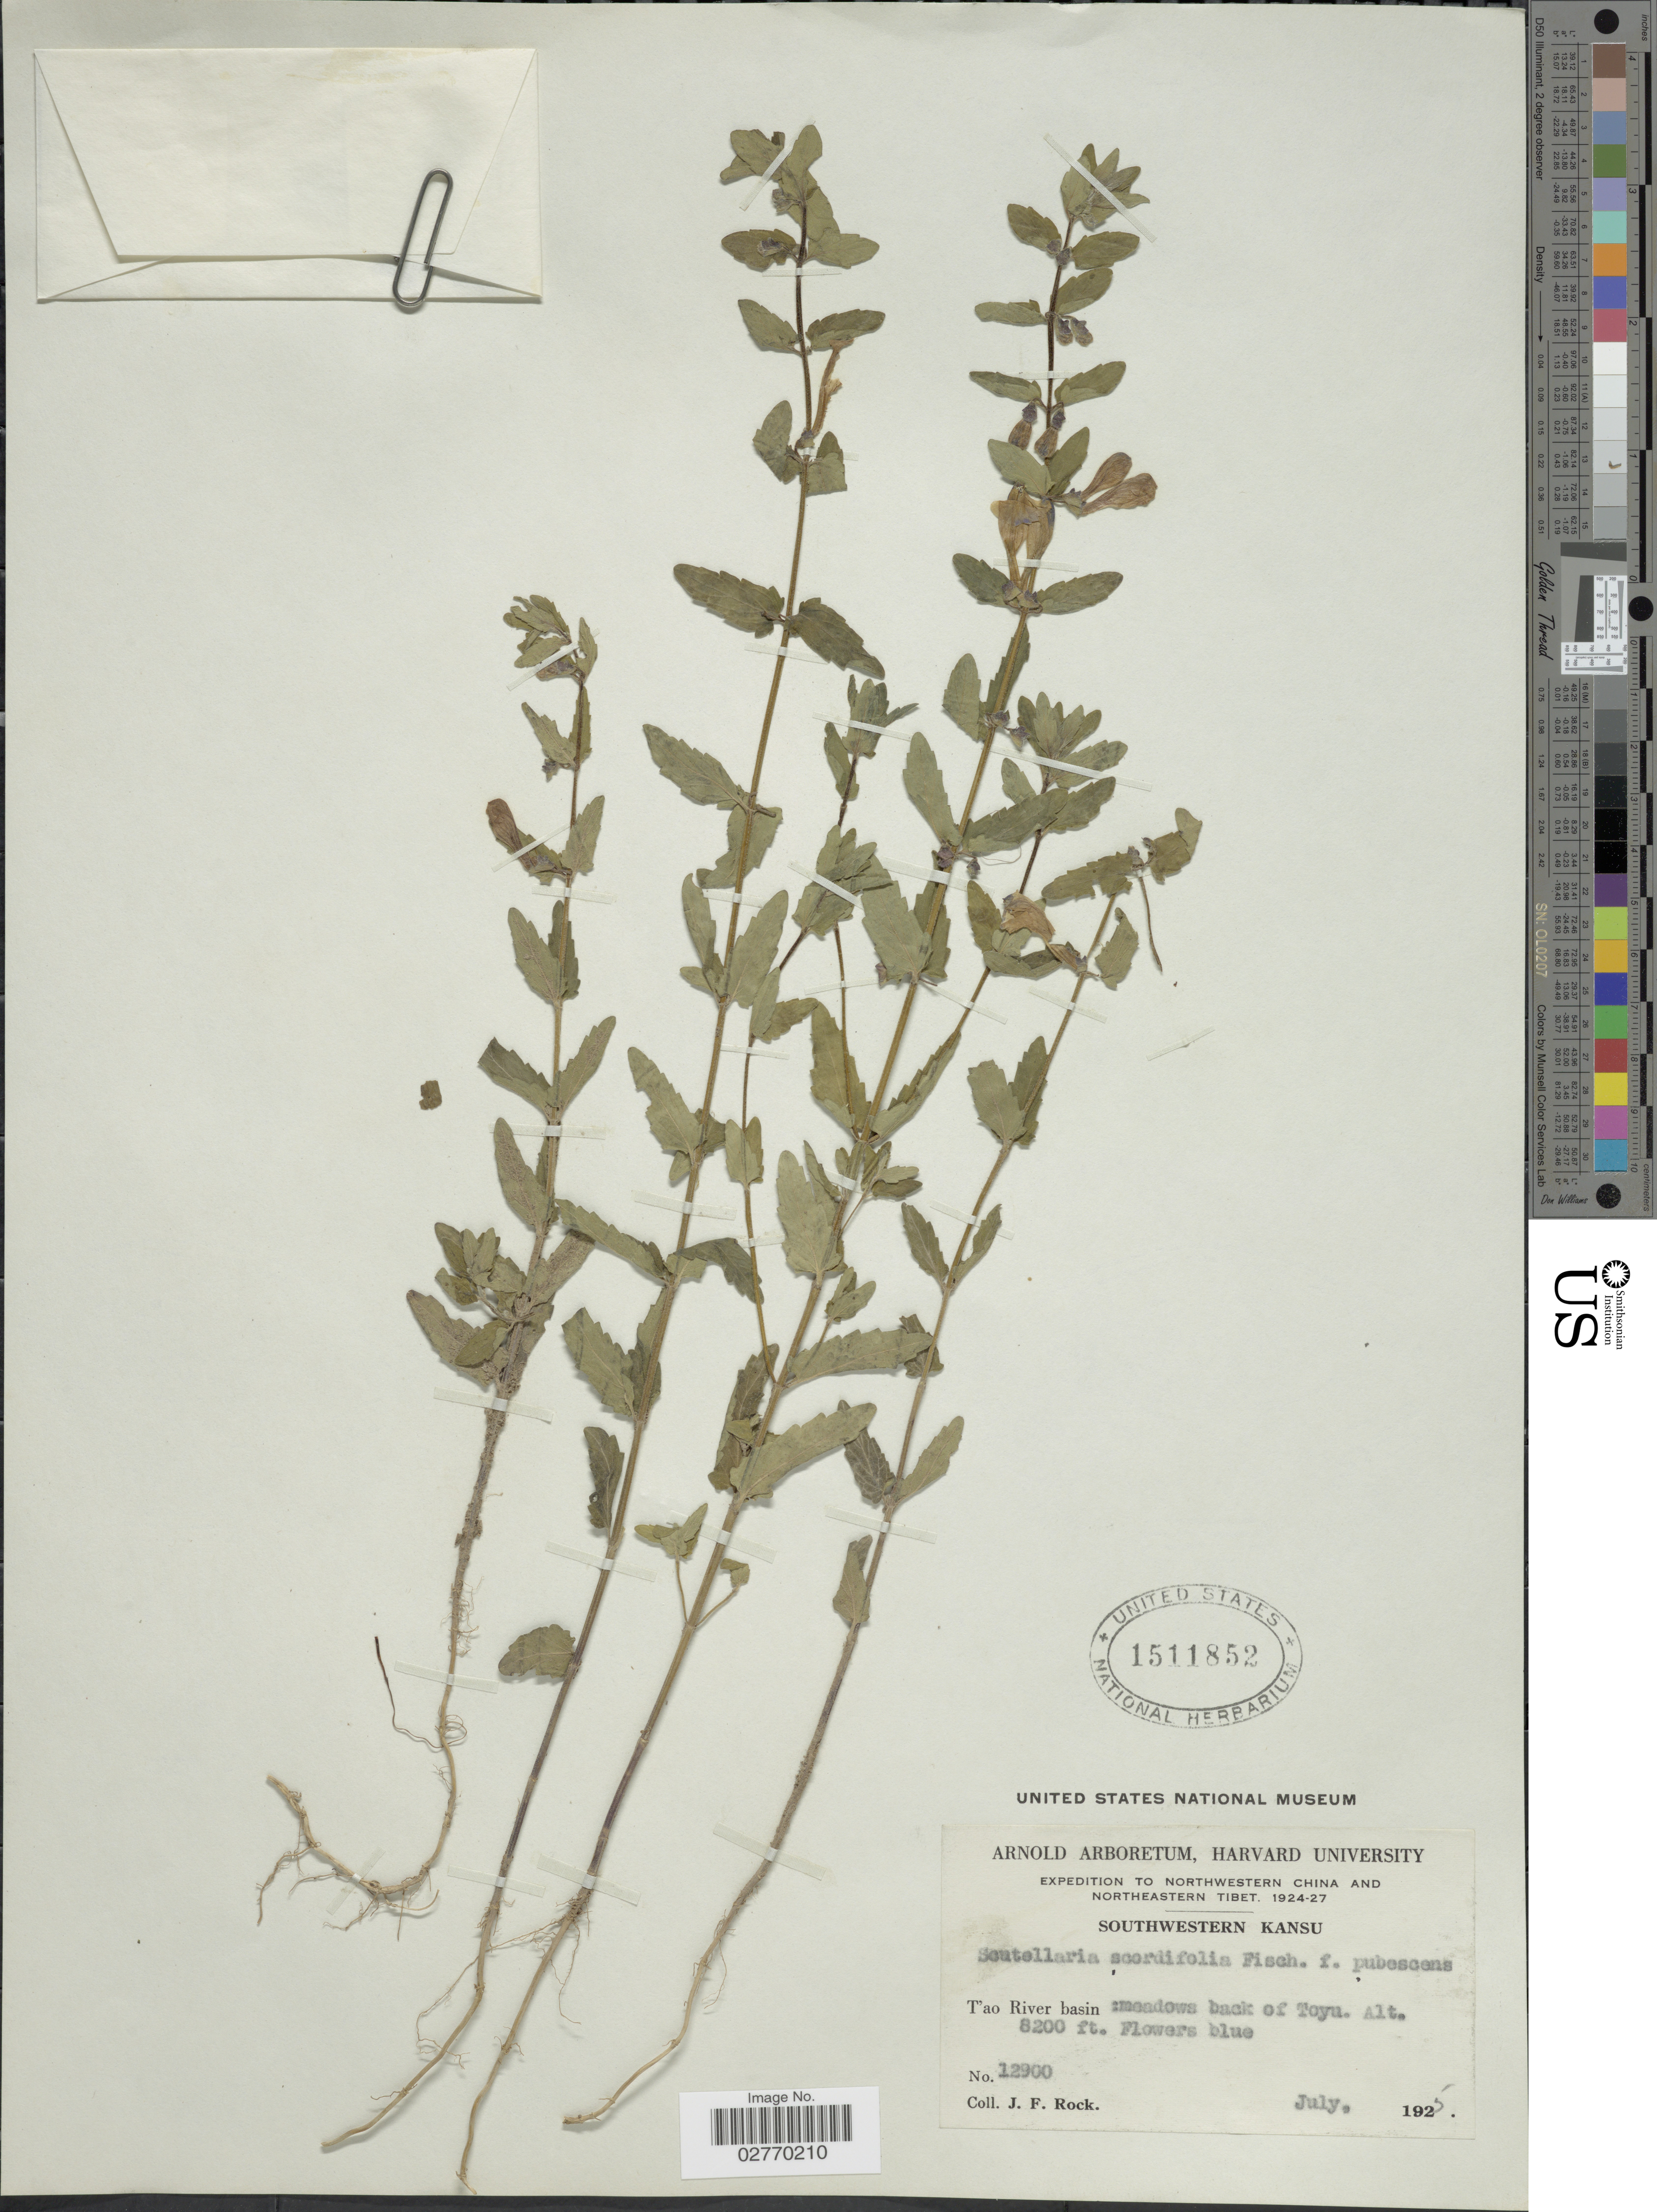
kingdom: Plantae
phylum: Tracheophyta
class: Magnoliopsida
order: Lamiales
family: Lamiaceae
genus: Scutellaria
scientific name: Scutellaria scordiifolia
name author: Fisch. ex Schrank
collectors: J. Rock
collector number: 12900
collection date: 1925-07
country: China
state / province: Gansu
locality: Northwestern China, Southwestern Kansu. T'ao River basin: meadows back of Toyu.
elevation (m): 2499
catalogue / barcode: US 1511852